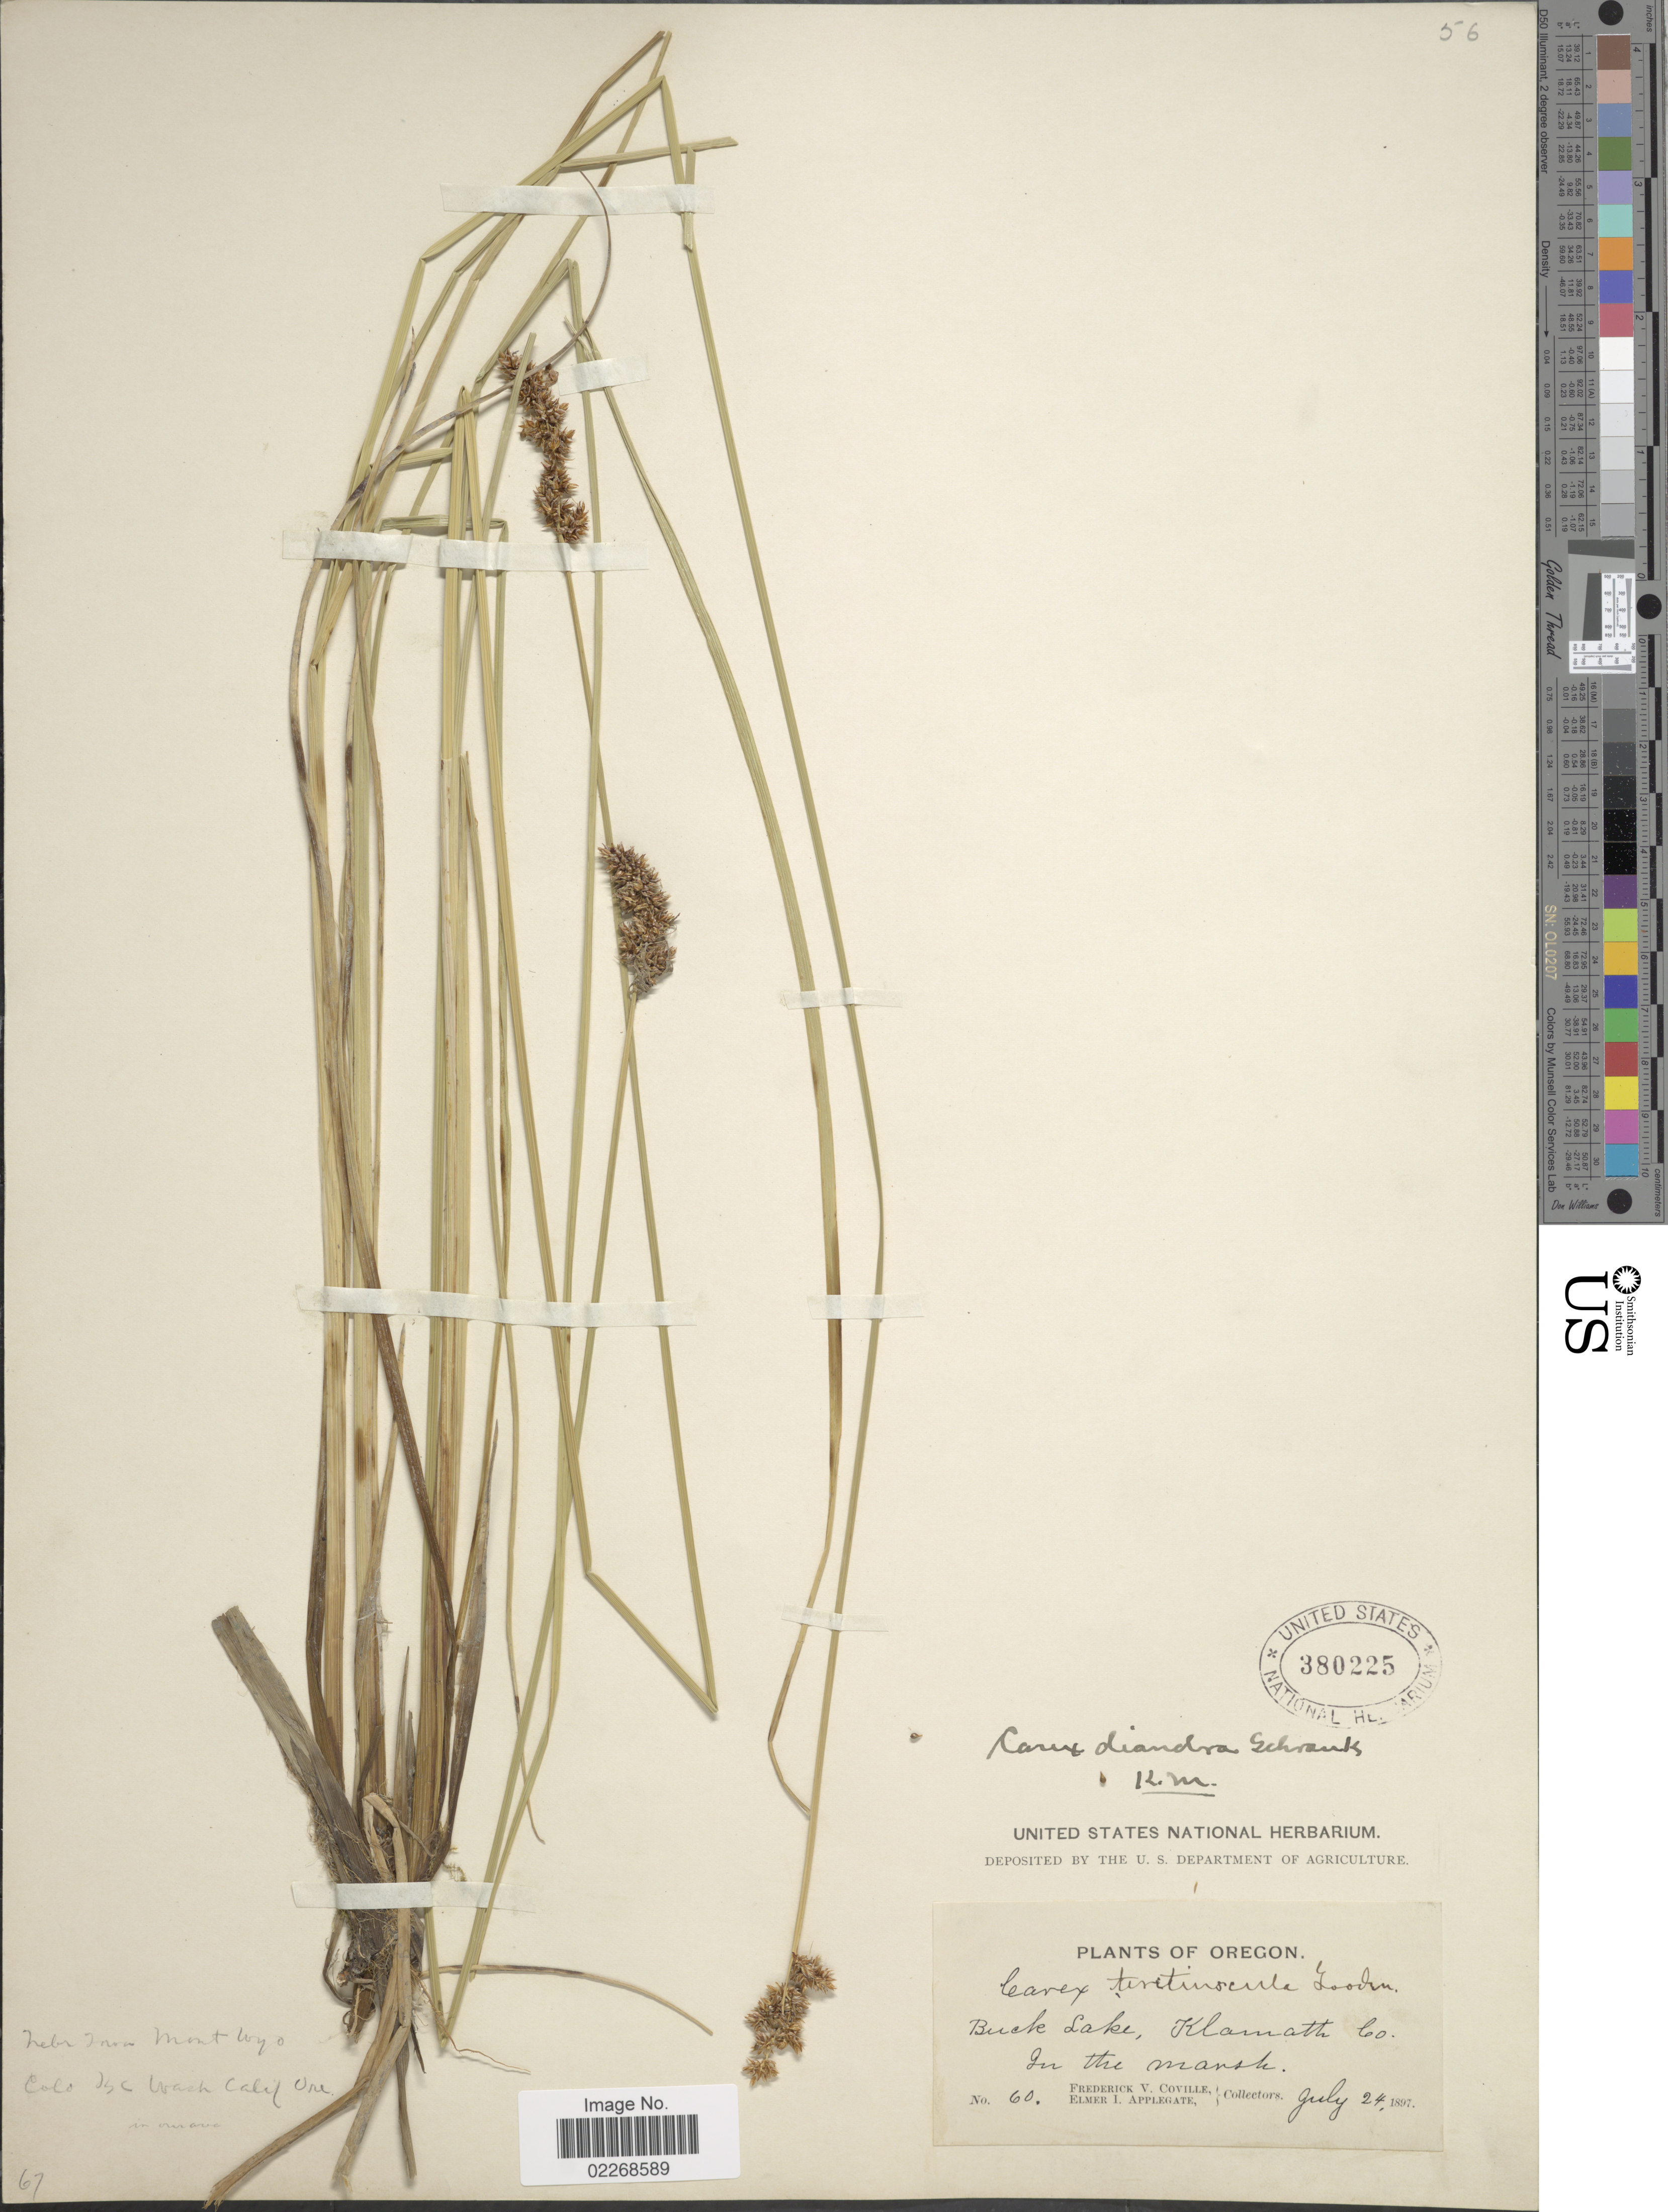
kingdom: Plantae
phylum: Tracheophyta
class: Liliopsida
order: Poales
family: Cyperaceae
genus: Carex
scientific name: Carex diandra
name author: Schrank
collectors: F. V. Coville & E. I. Applegate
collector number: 60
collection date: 1897-07-24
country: United States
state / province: Oregon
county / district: Klamath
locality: Buck Lake, Klamath Co., in the marsh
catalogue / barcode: US 380225